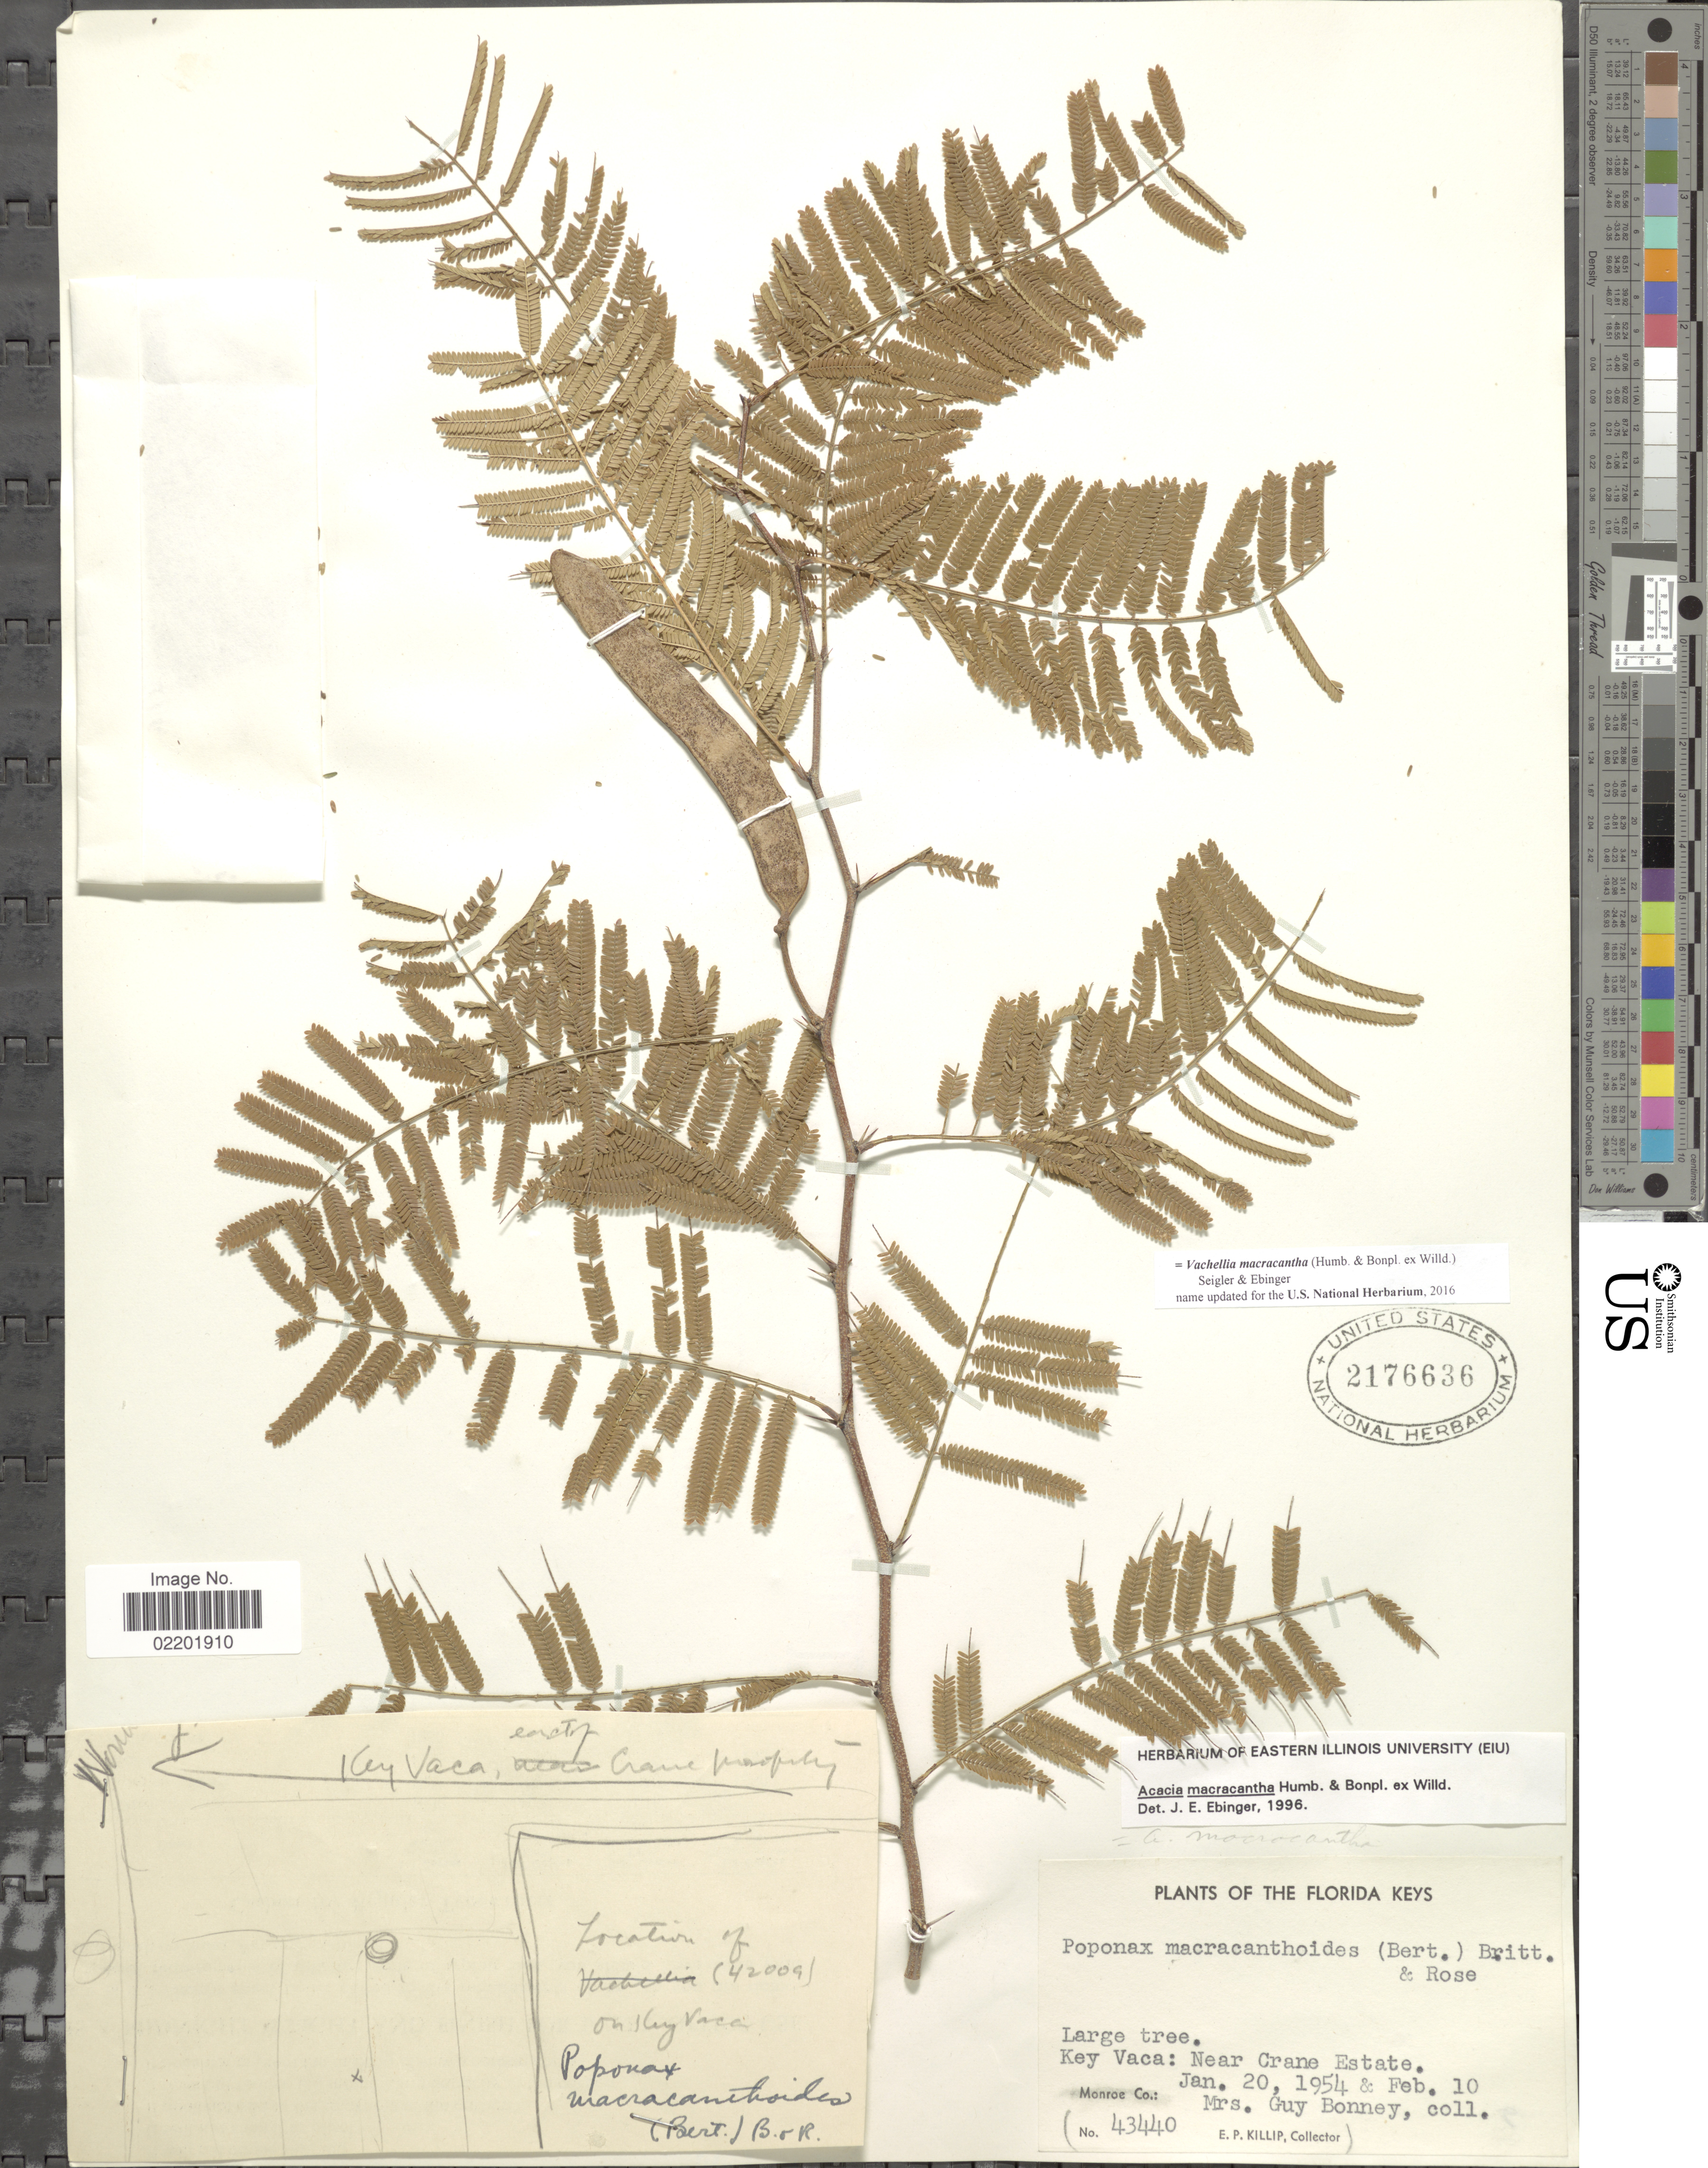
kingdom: Plantae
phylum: Tracheophyta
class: Magnoliopsida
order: Fabales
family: Fabaceae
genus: Vachellia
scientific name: Vachellia macracantha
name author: (Humb. & Bonpl. ex Willd.) Seigler & Ebinger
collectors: G. Bonney & E. P. Killip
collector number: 43440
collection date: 1954-01-20/1954-02-10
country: United States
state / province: Florida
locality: Florida Keys, Key Vaca, near Crane Estate, Monroe Co.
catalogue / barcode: US 2176636